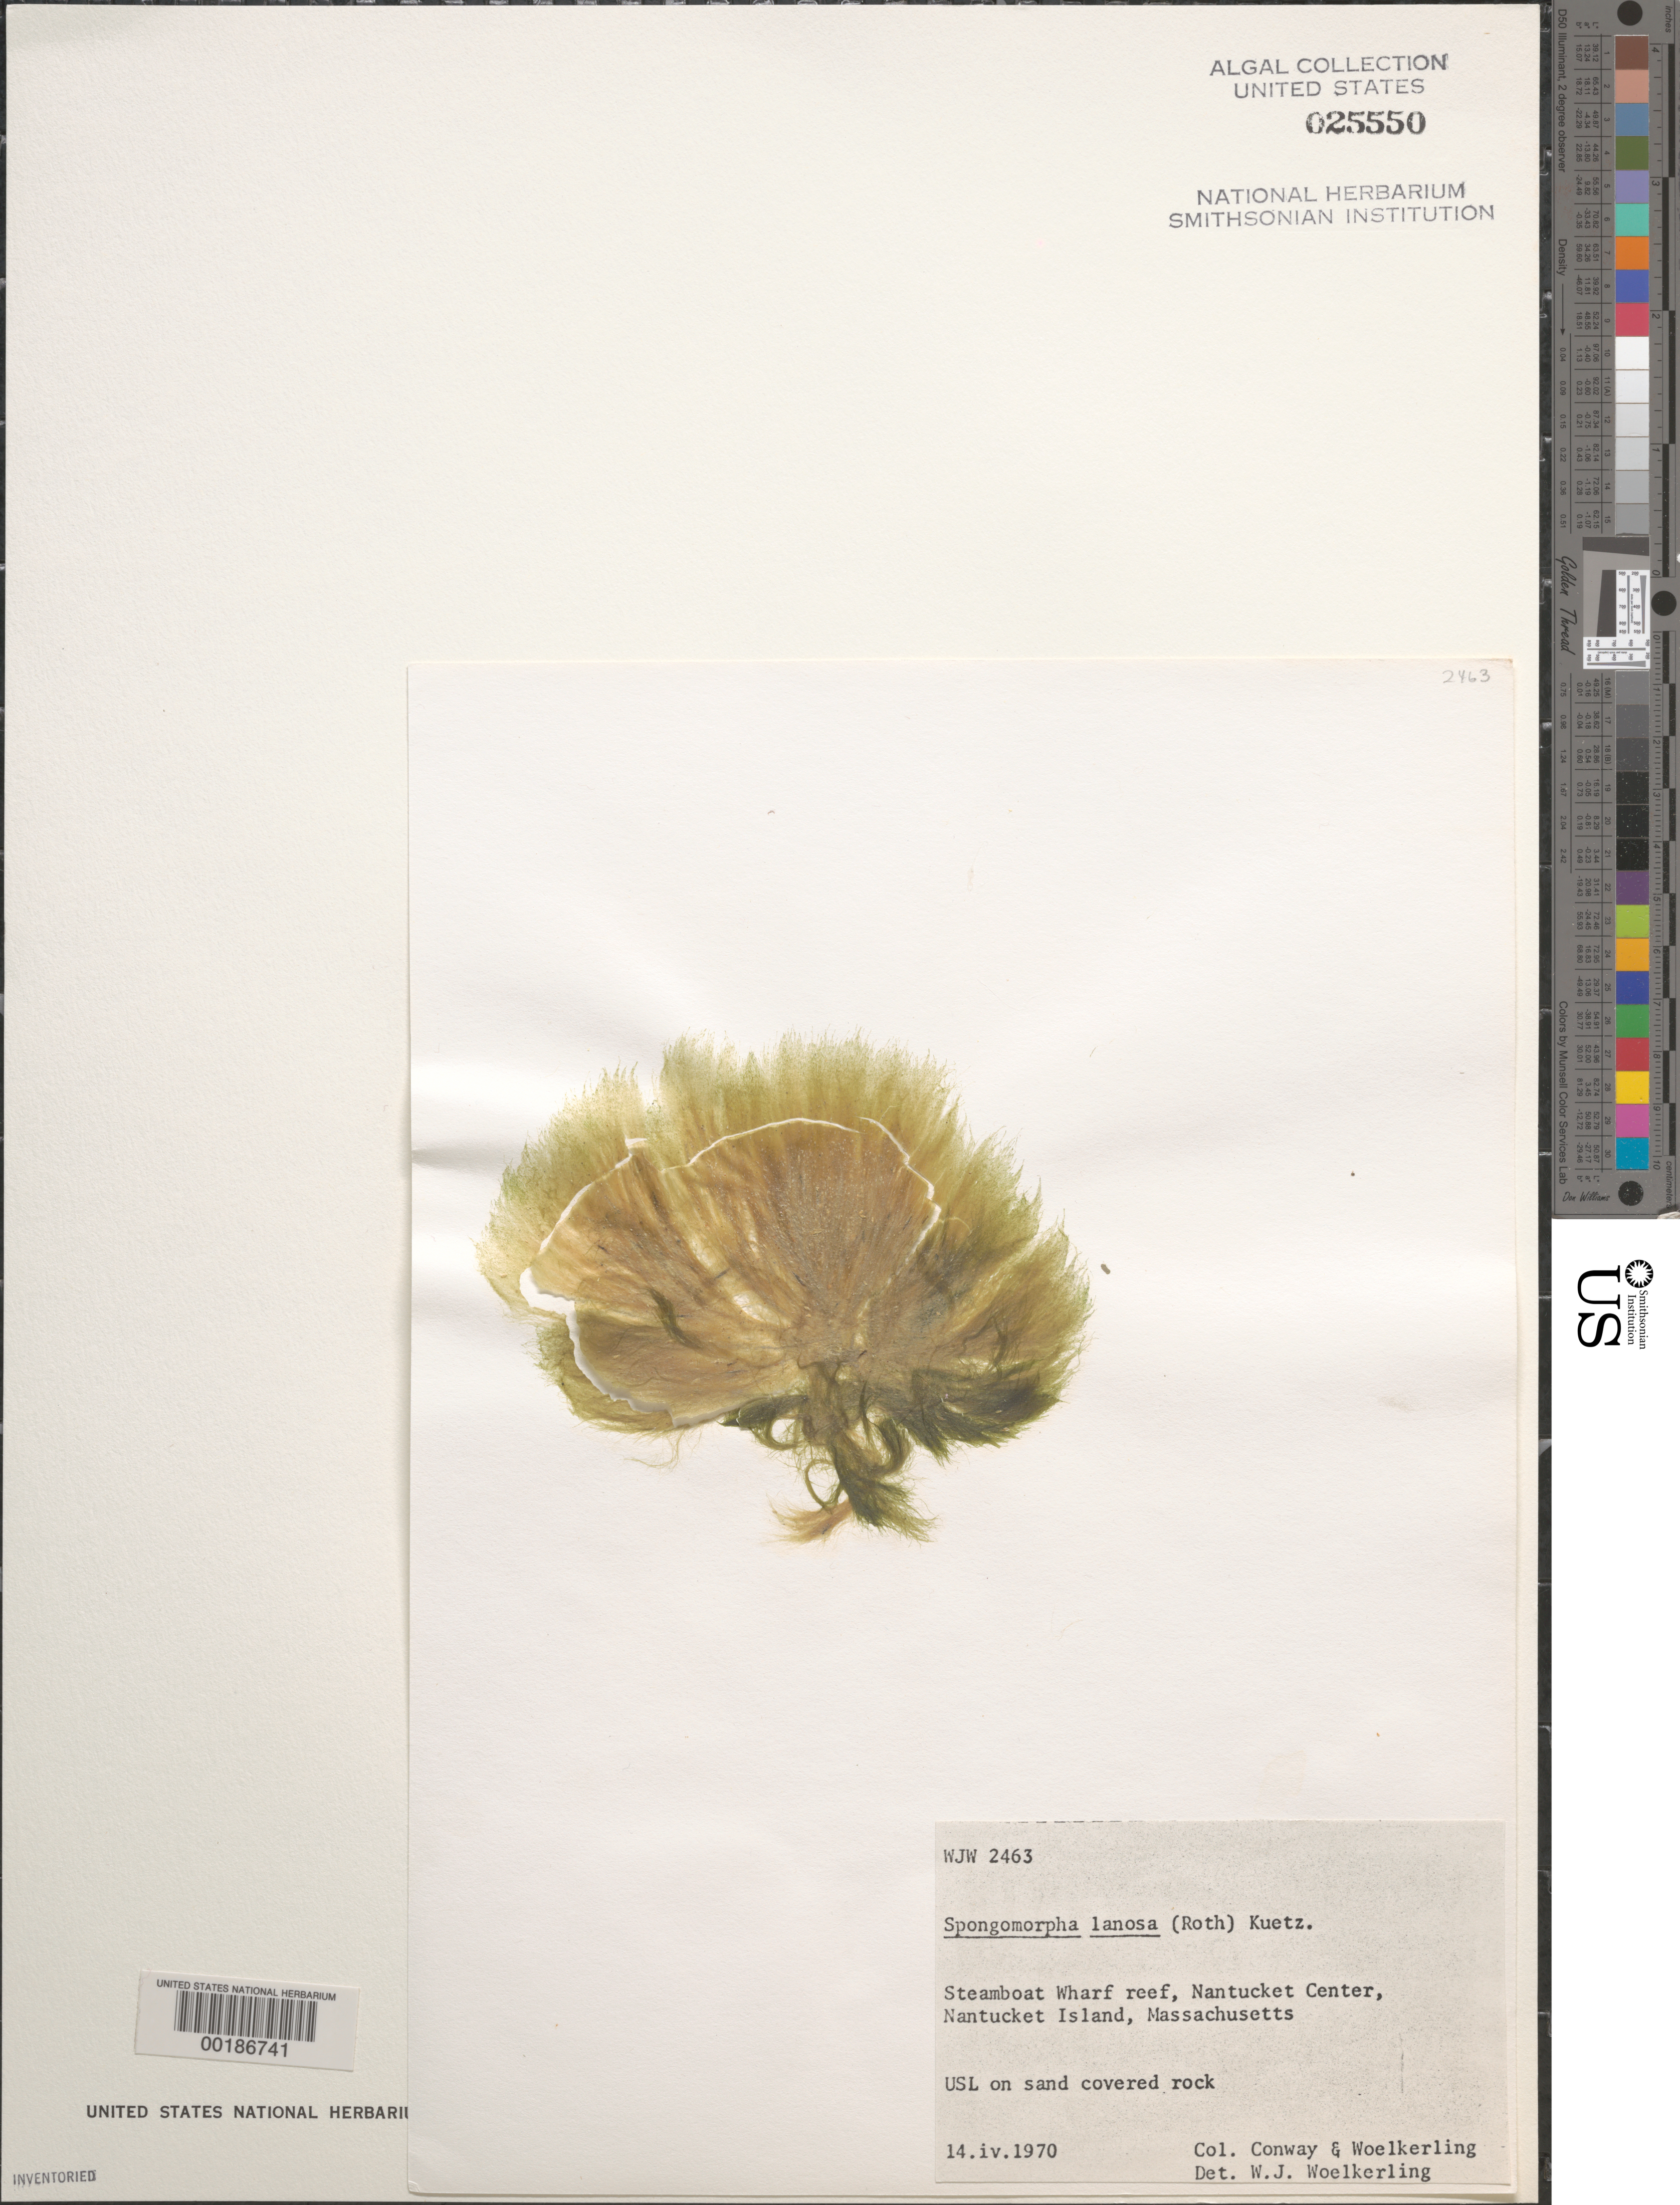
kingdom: Plantae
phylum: Chlorophyta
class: Ulvophyceae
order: Ulotrichales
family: Ulotrichaceae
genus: Spongomorpha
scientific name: Spongomorpha aeruginosa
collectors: J. Conway & W. Woelkerling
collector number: WJW 2463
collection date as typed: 14 Apr 1970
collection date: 1970-04-14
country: United States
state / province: Massachusetts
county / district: Nantucket County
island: Nantucket Island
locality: Steamboat Wharf Reef, Nantucket Center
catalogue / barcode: US 25550